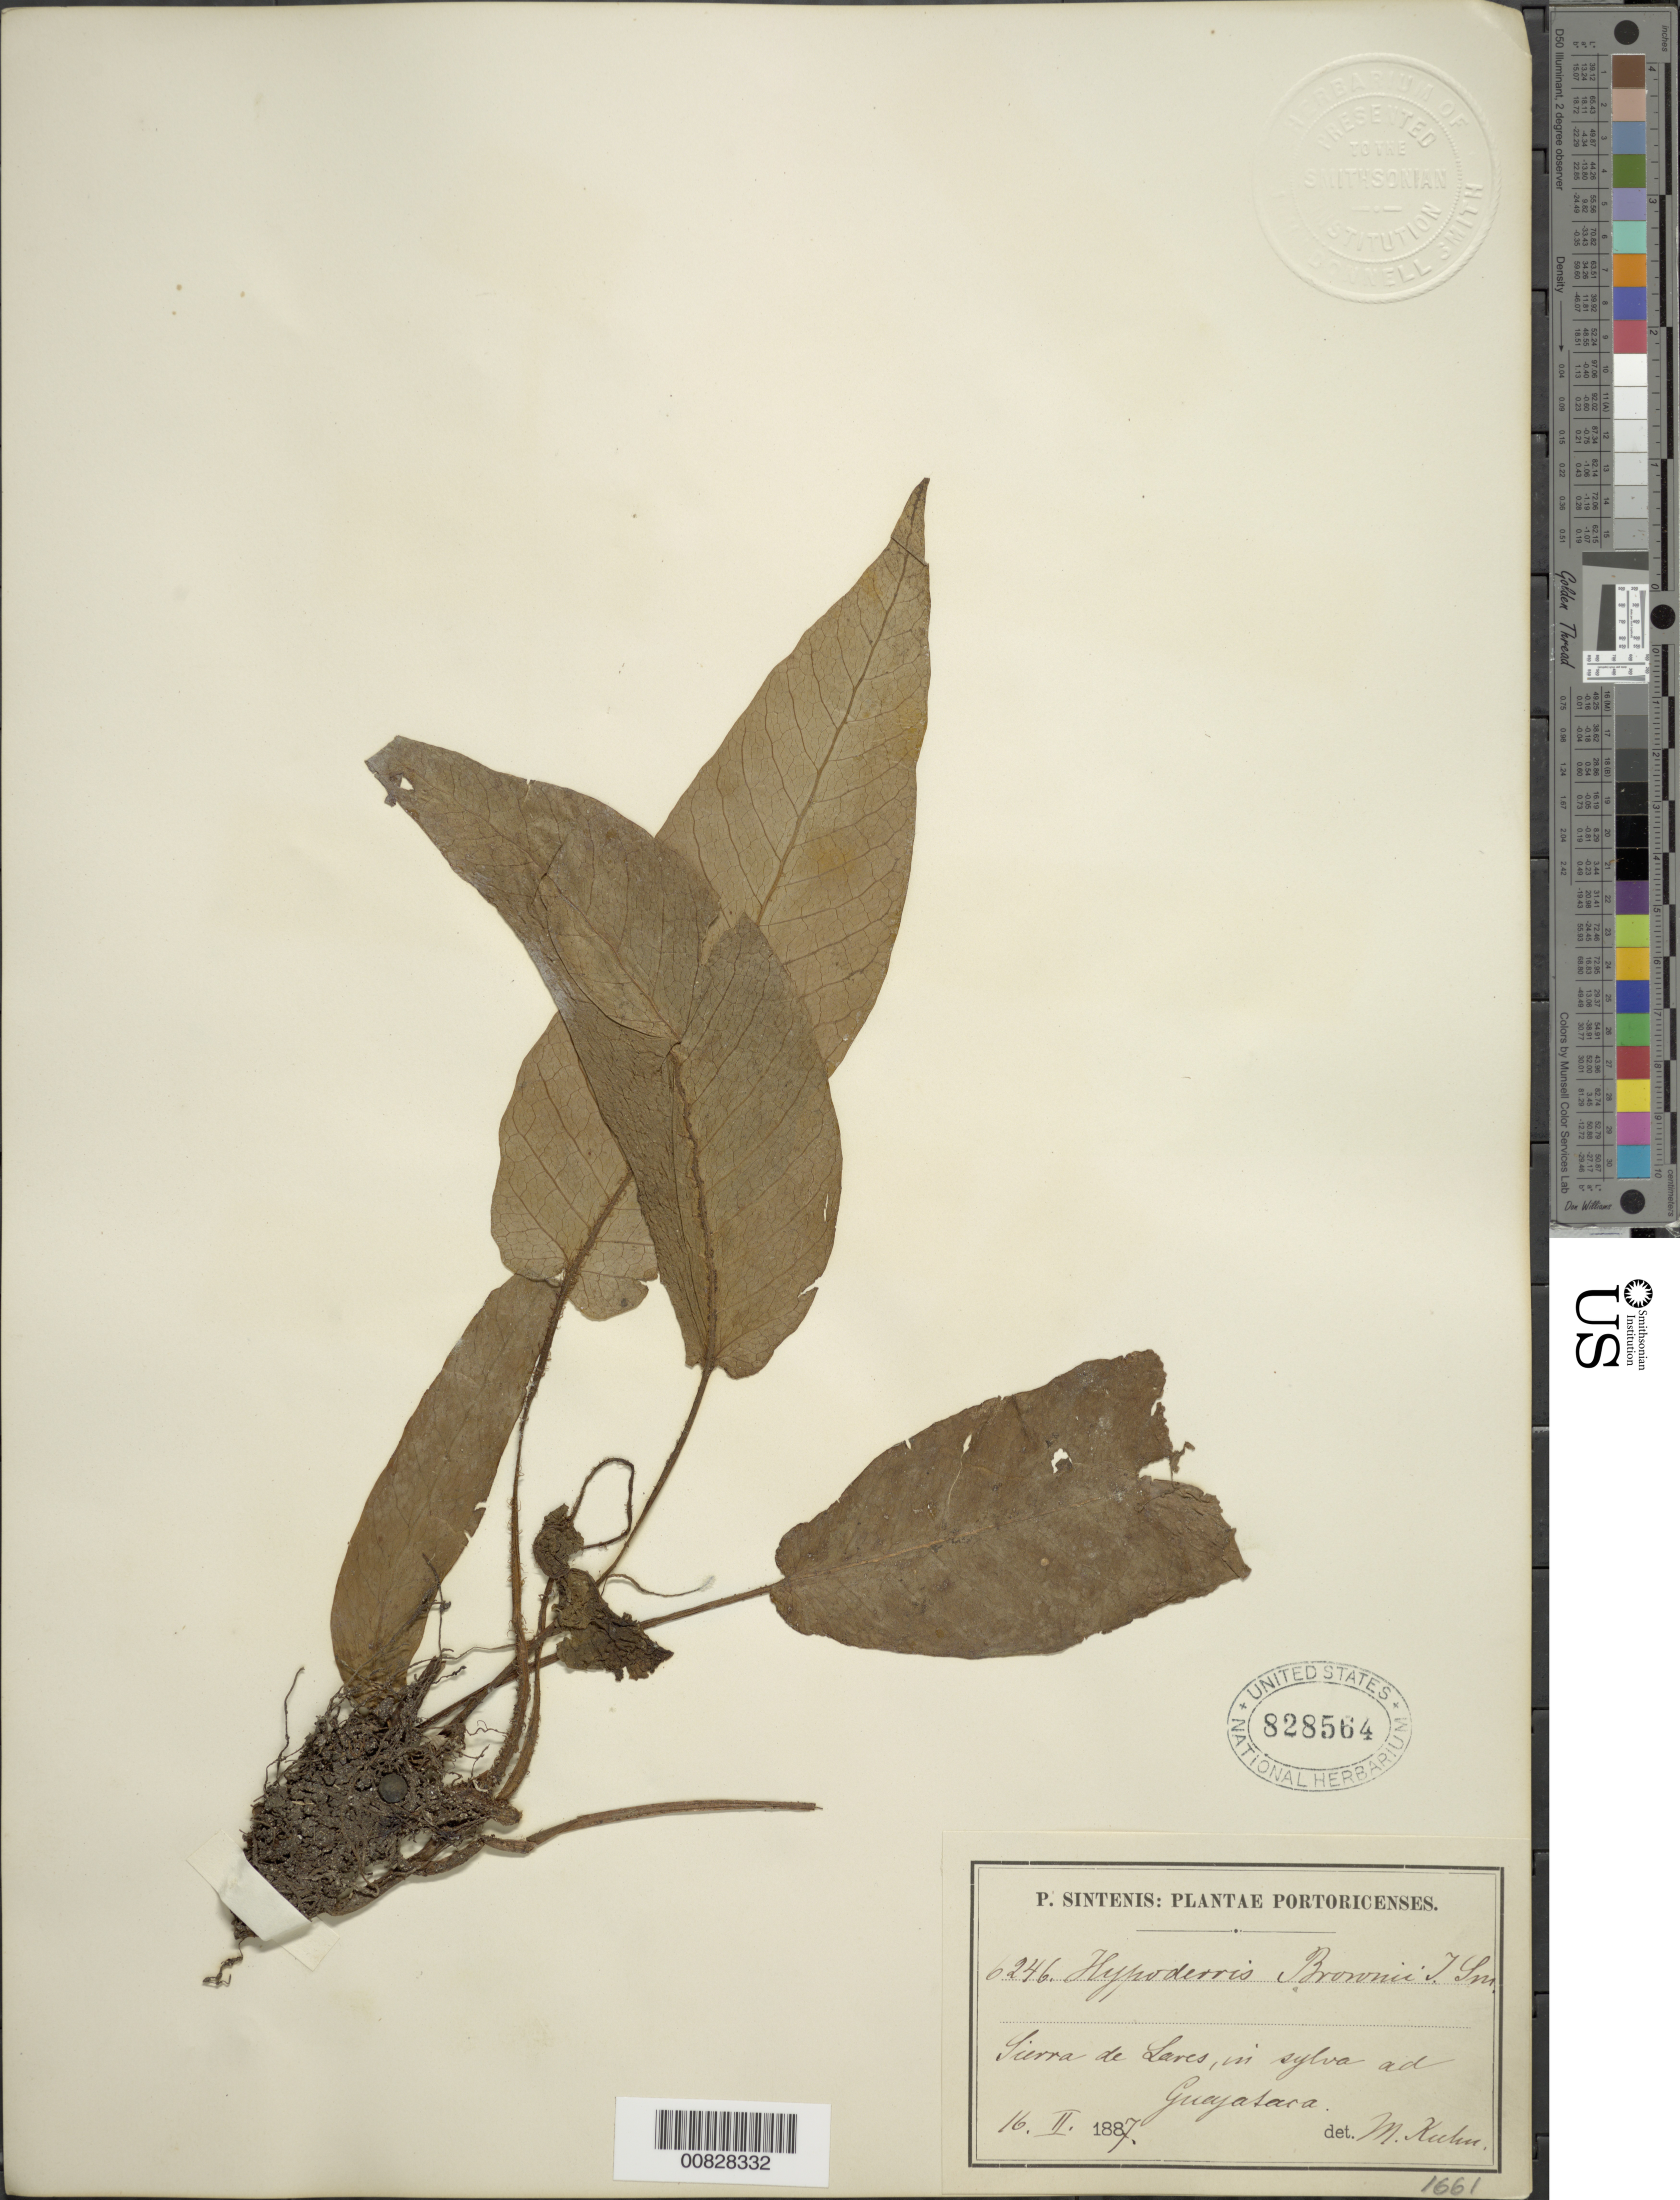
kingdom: Plantae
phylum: Tracheophyta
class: Polypodiopsida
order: Polypodiales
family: Tectariaceae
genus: Hypoderris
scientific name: Hypoderris brownii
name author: J. Sm.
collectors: P. Sintenis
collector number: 6246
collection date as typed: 16 Feb 1887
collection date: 1887-02-16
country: Puerto Rico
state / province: Lares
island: Puerto Rico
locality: Sierra de Lares, Guayatara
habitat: In sylva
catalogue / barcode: US 828564